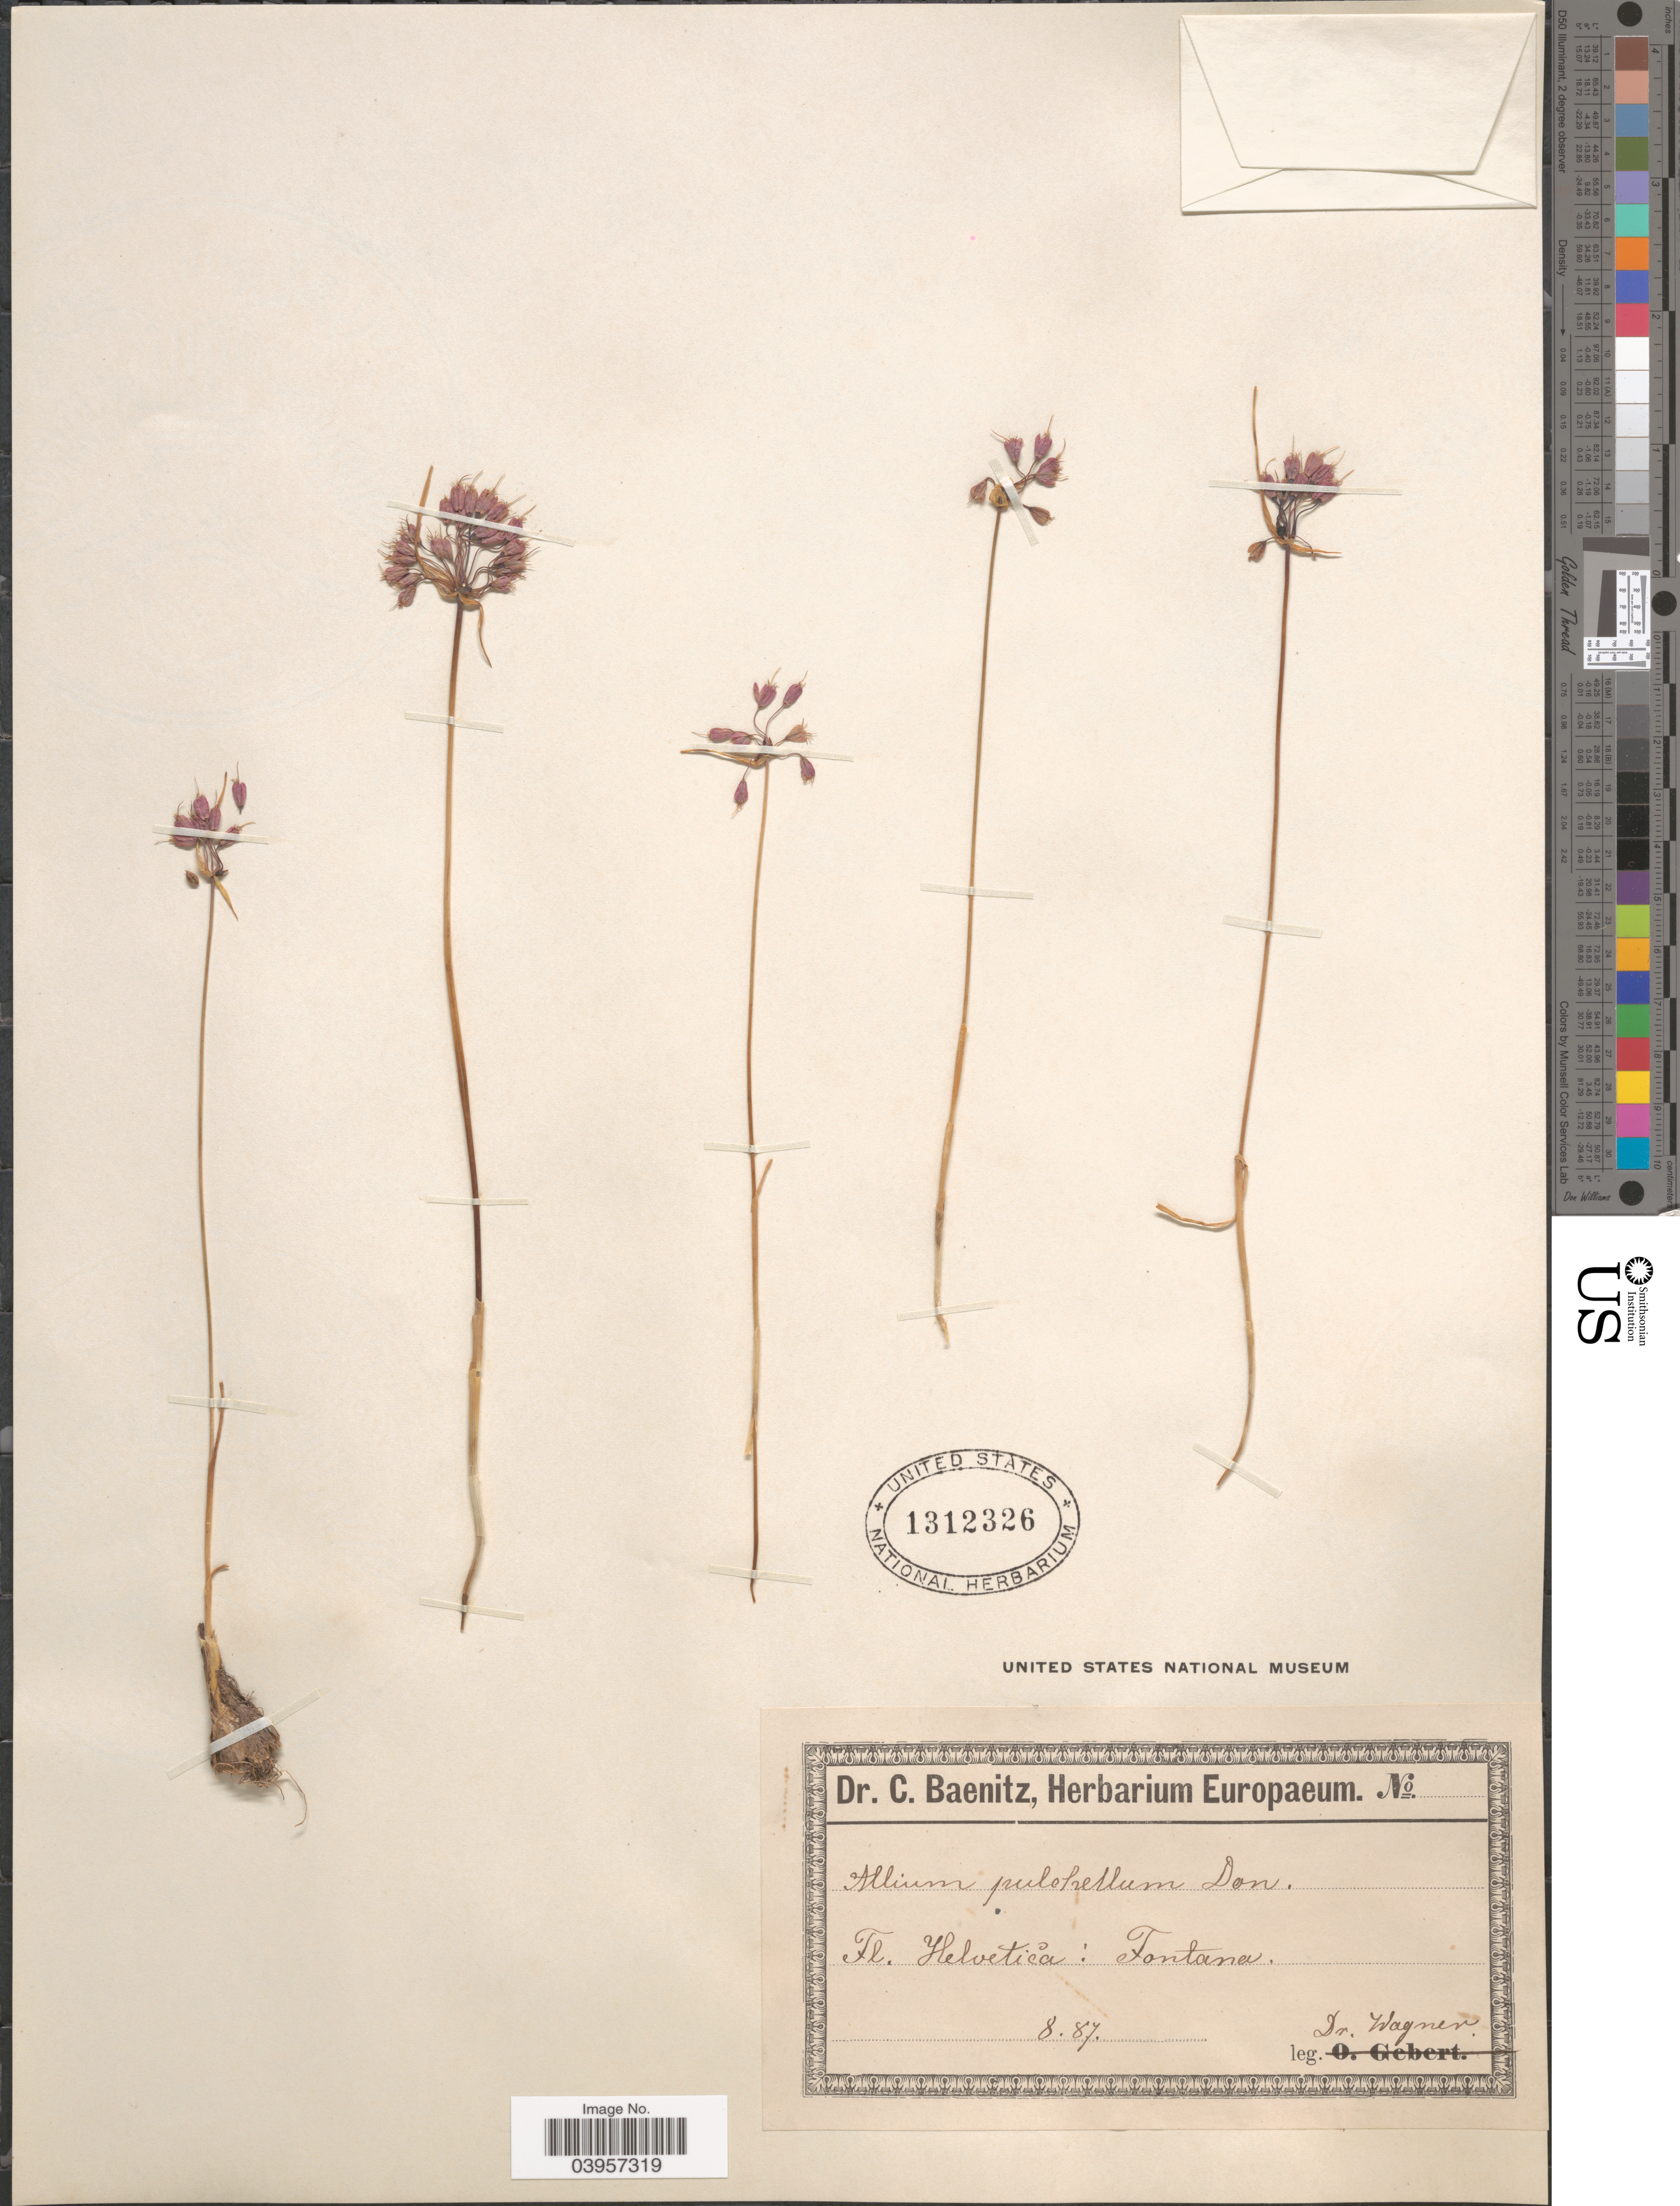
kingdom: Plantae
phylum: Tracheophyta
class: Liliopsida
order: Asparagales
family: Amaryllidaceae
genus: Allium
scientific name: Allium pulchellum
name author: G. Don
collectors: Dr. Wagner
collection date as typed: Transcribed d/m/y: /8/87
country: Switzerland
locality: Helvetica: Fontana.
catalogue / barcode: US 1312326